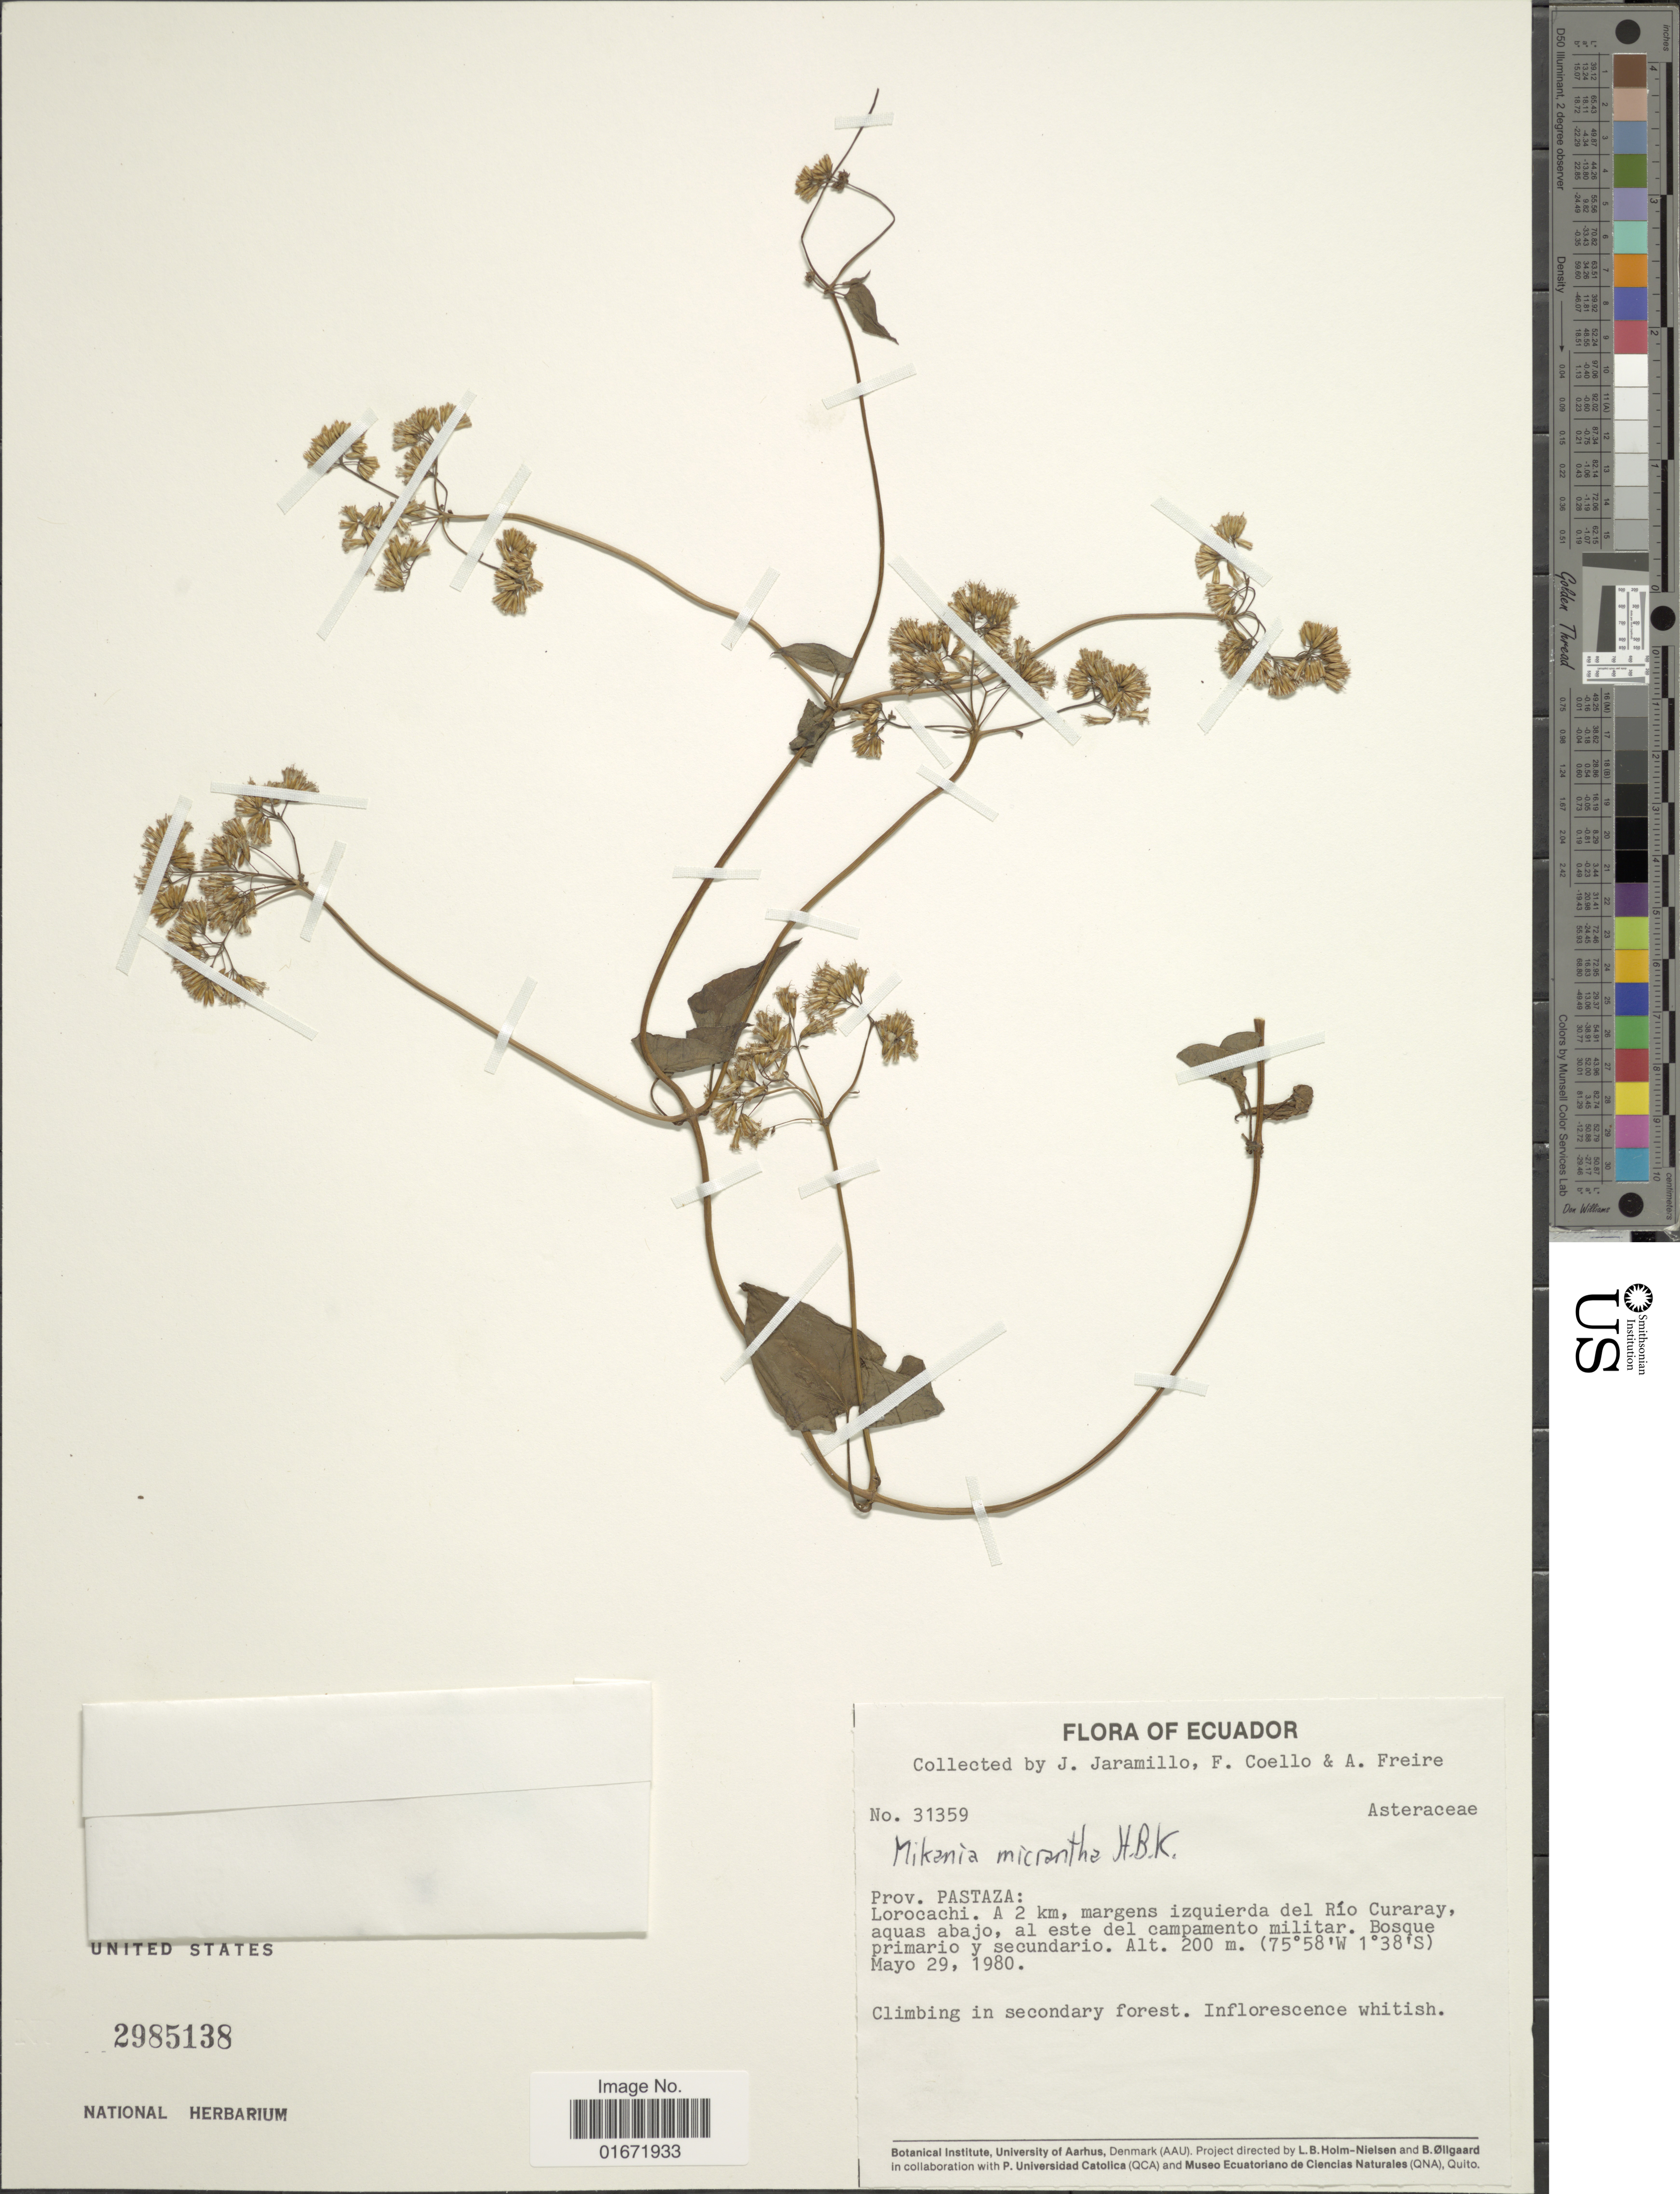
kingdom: Plantae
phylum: Tracheophyta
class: Magnoliopsida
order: Asterales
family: Asteraceae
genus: Mikania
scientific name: Mikania micrantha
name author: Kunth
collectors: J. Jaramillo, F. Coello & A. Freire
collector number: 31359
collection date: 1980-05-29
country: Ecuador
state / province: Pastaza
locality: Prov. Pastaza: Lorocachi. A 2 km, margens izquierda del Río Curaray, aquas abajo, al este del campamento militar. Bosque primario y secundario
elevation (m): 200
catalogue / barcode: US 2985138